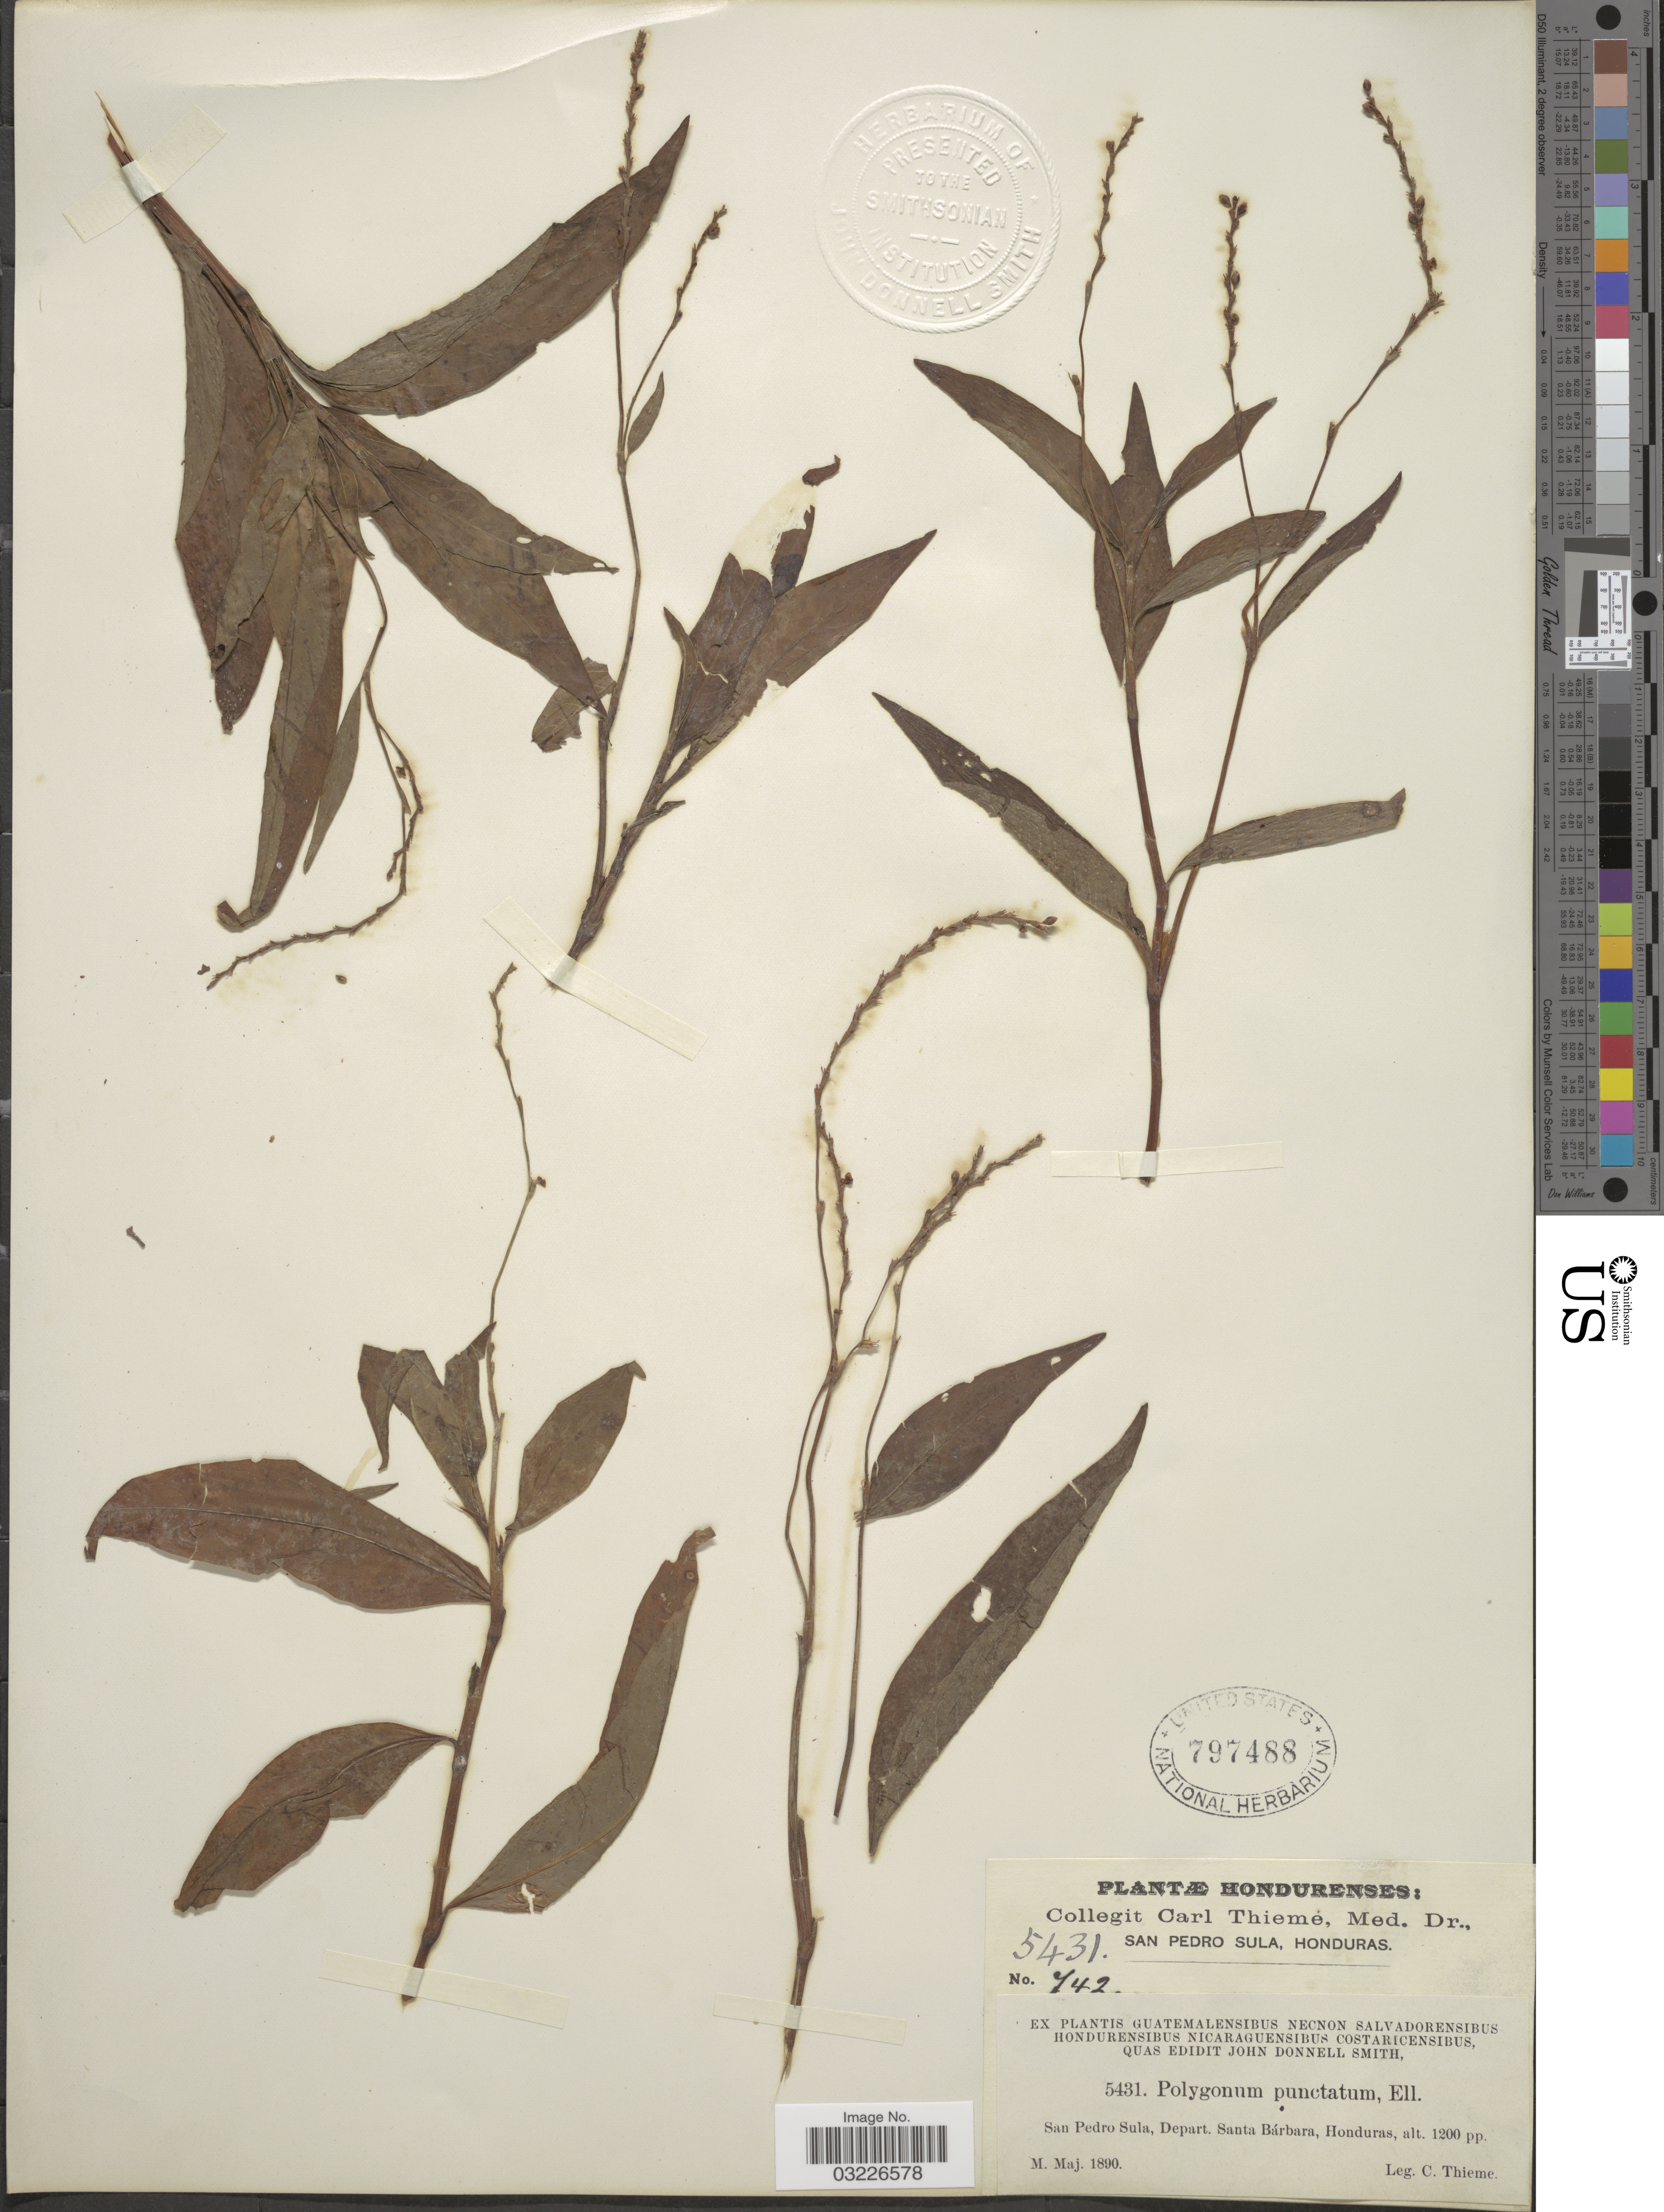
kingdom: Plantae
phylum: Tracheophyta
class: Magnoliopsida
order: Caryophyllales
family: Polygonaceae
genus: Persicaria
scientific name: Persicaria punctata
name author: (Elliott) Small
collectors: C. Thieme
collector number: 5431/742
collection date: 1890-05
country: Honduras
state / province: Santa Bárbara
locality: San Pedro Sula, Depart. Santa Bárbara.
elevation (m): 366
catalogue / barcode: US 797488